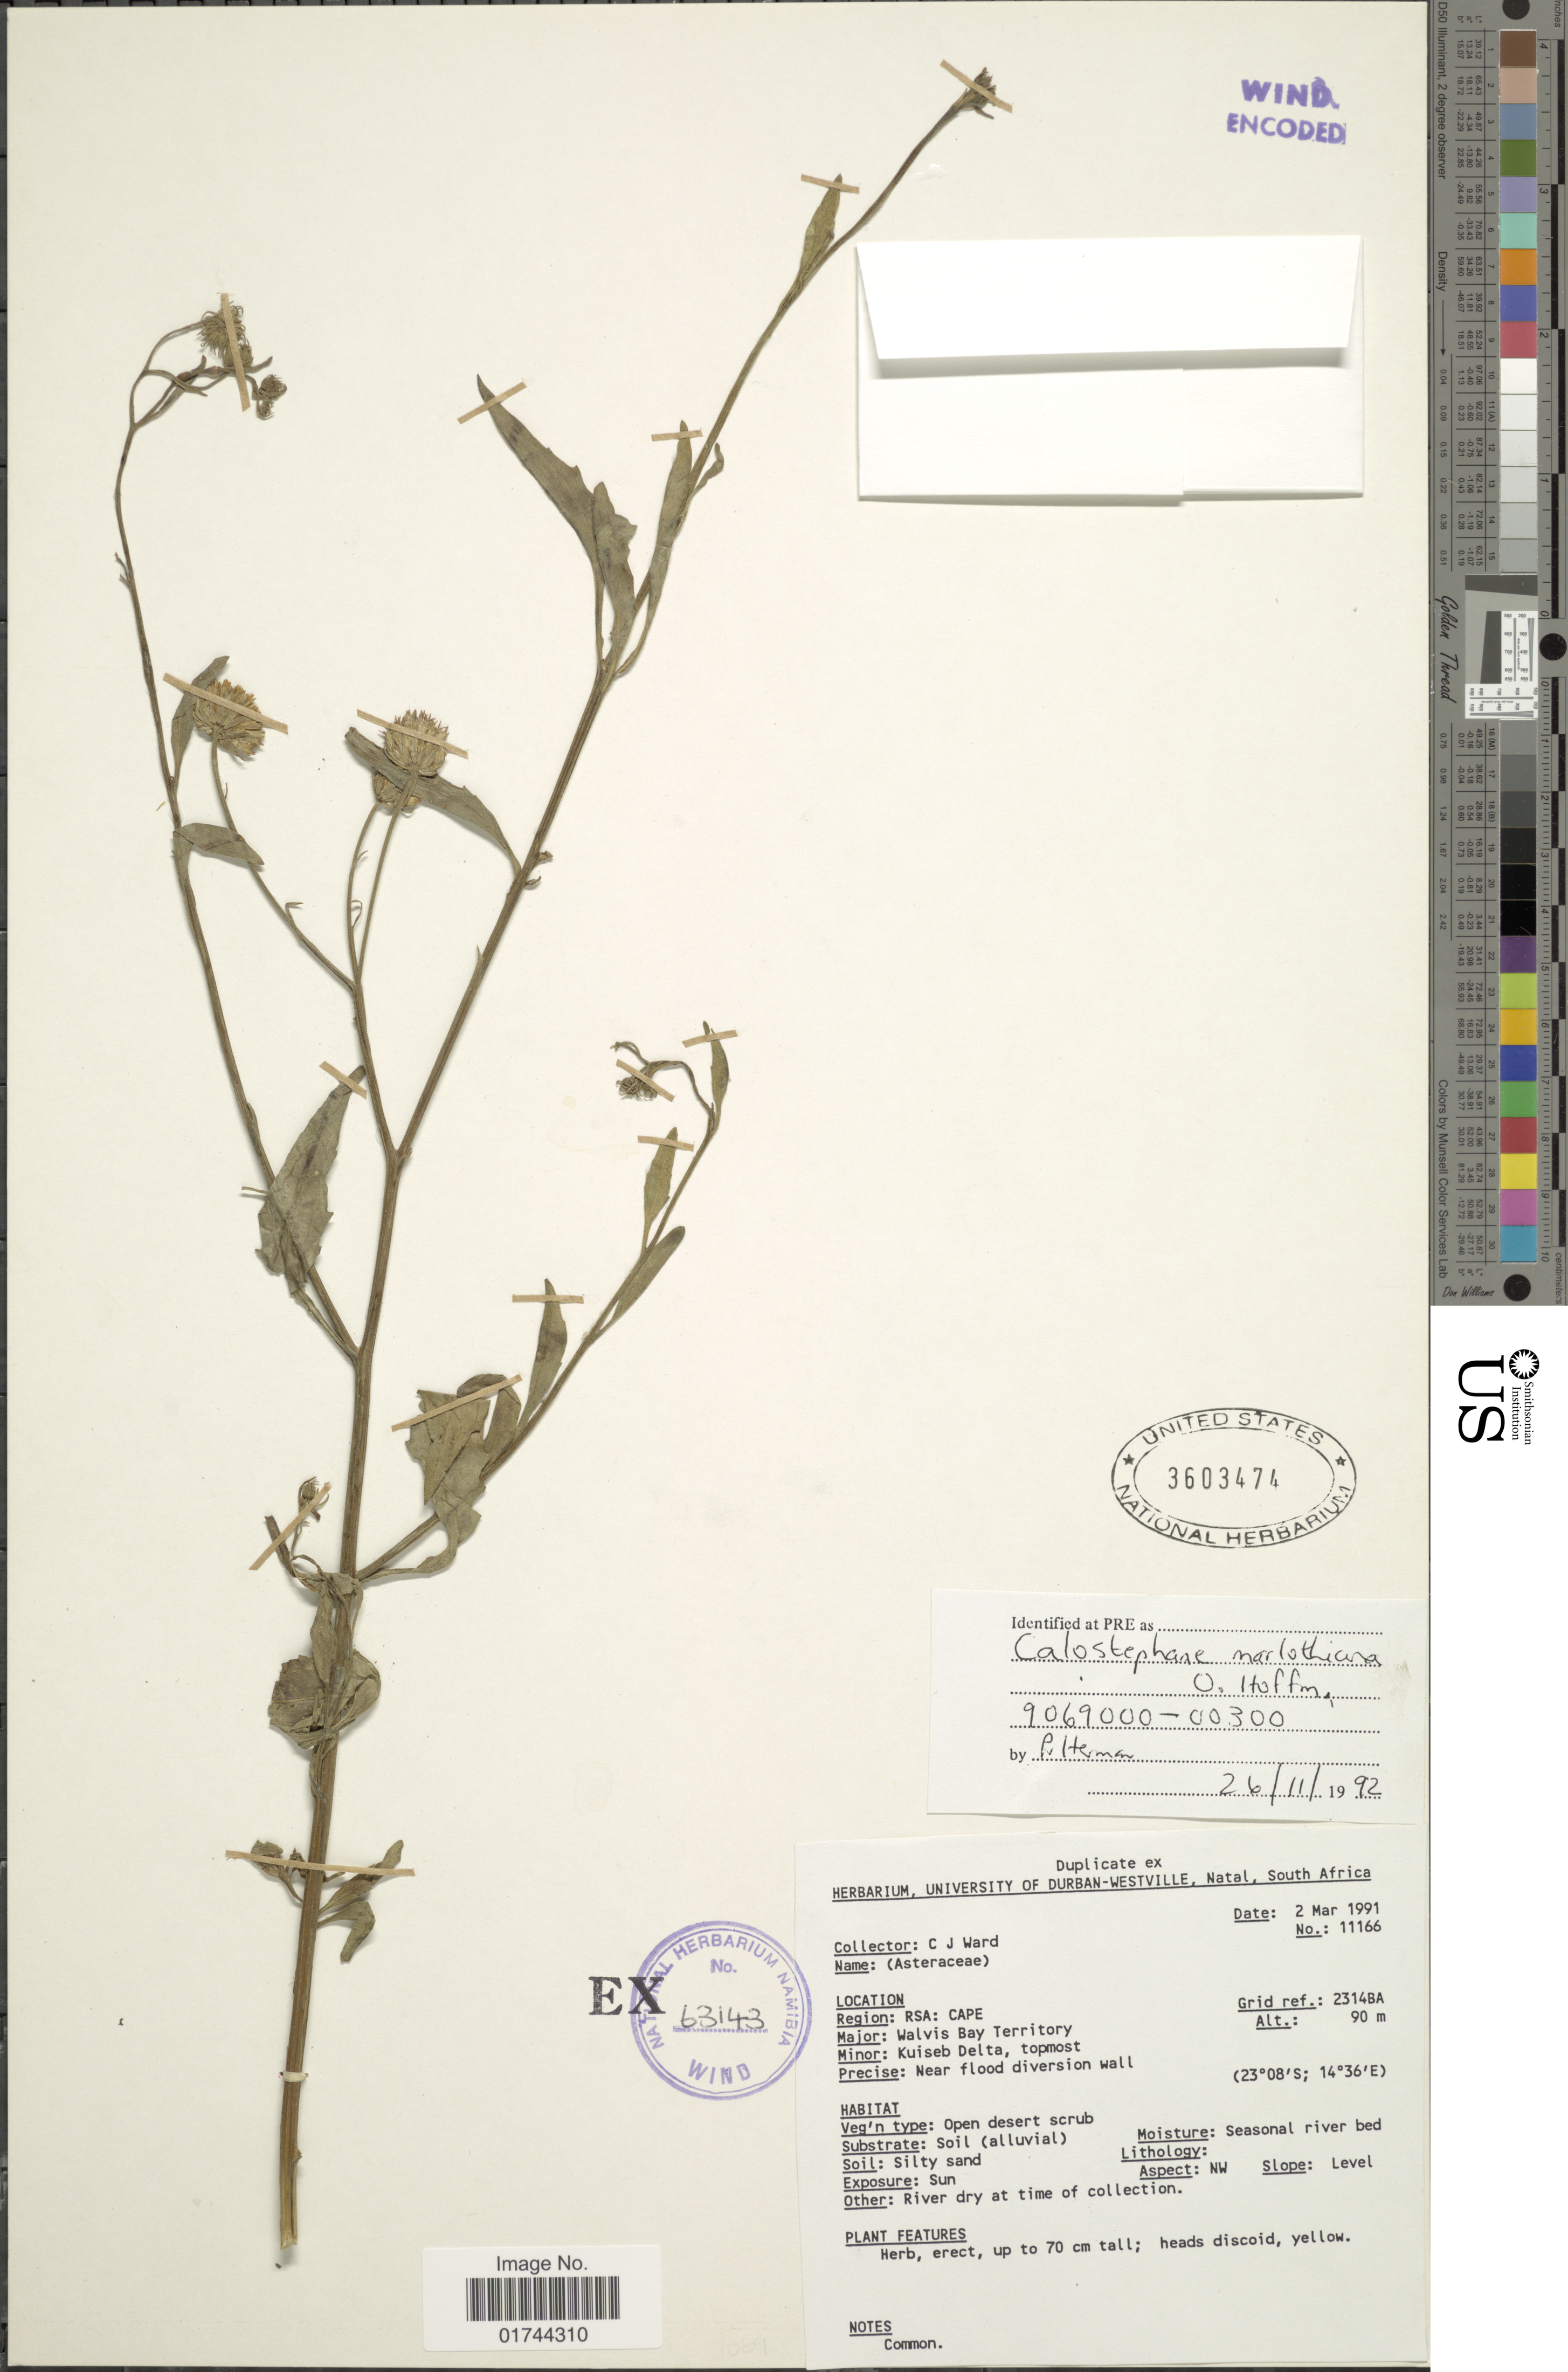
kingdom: Plantae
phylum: Tracheophyta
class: Magnoliopsida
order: Asterales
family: Asteraceae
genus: Calostephane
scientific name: Calostephane marlothiana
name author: O. Hoffm.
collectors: C. J. Ward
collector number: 11166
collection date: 1991-03-02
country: Namibia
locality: RSA: Cape, Walvis Bay Territory, Kuiseb Delta, near flood diversion wall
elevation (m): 90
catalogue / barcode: US 3603474